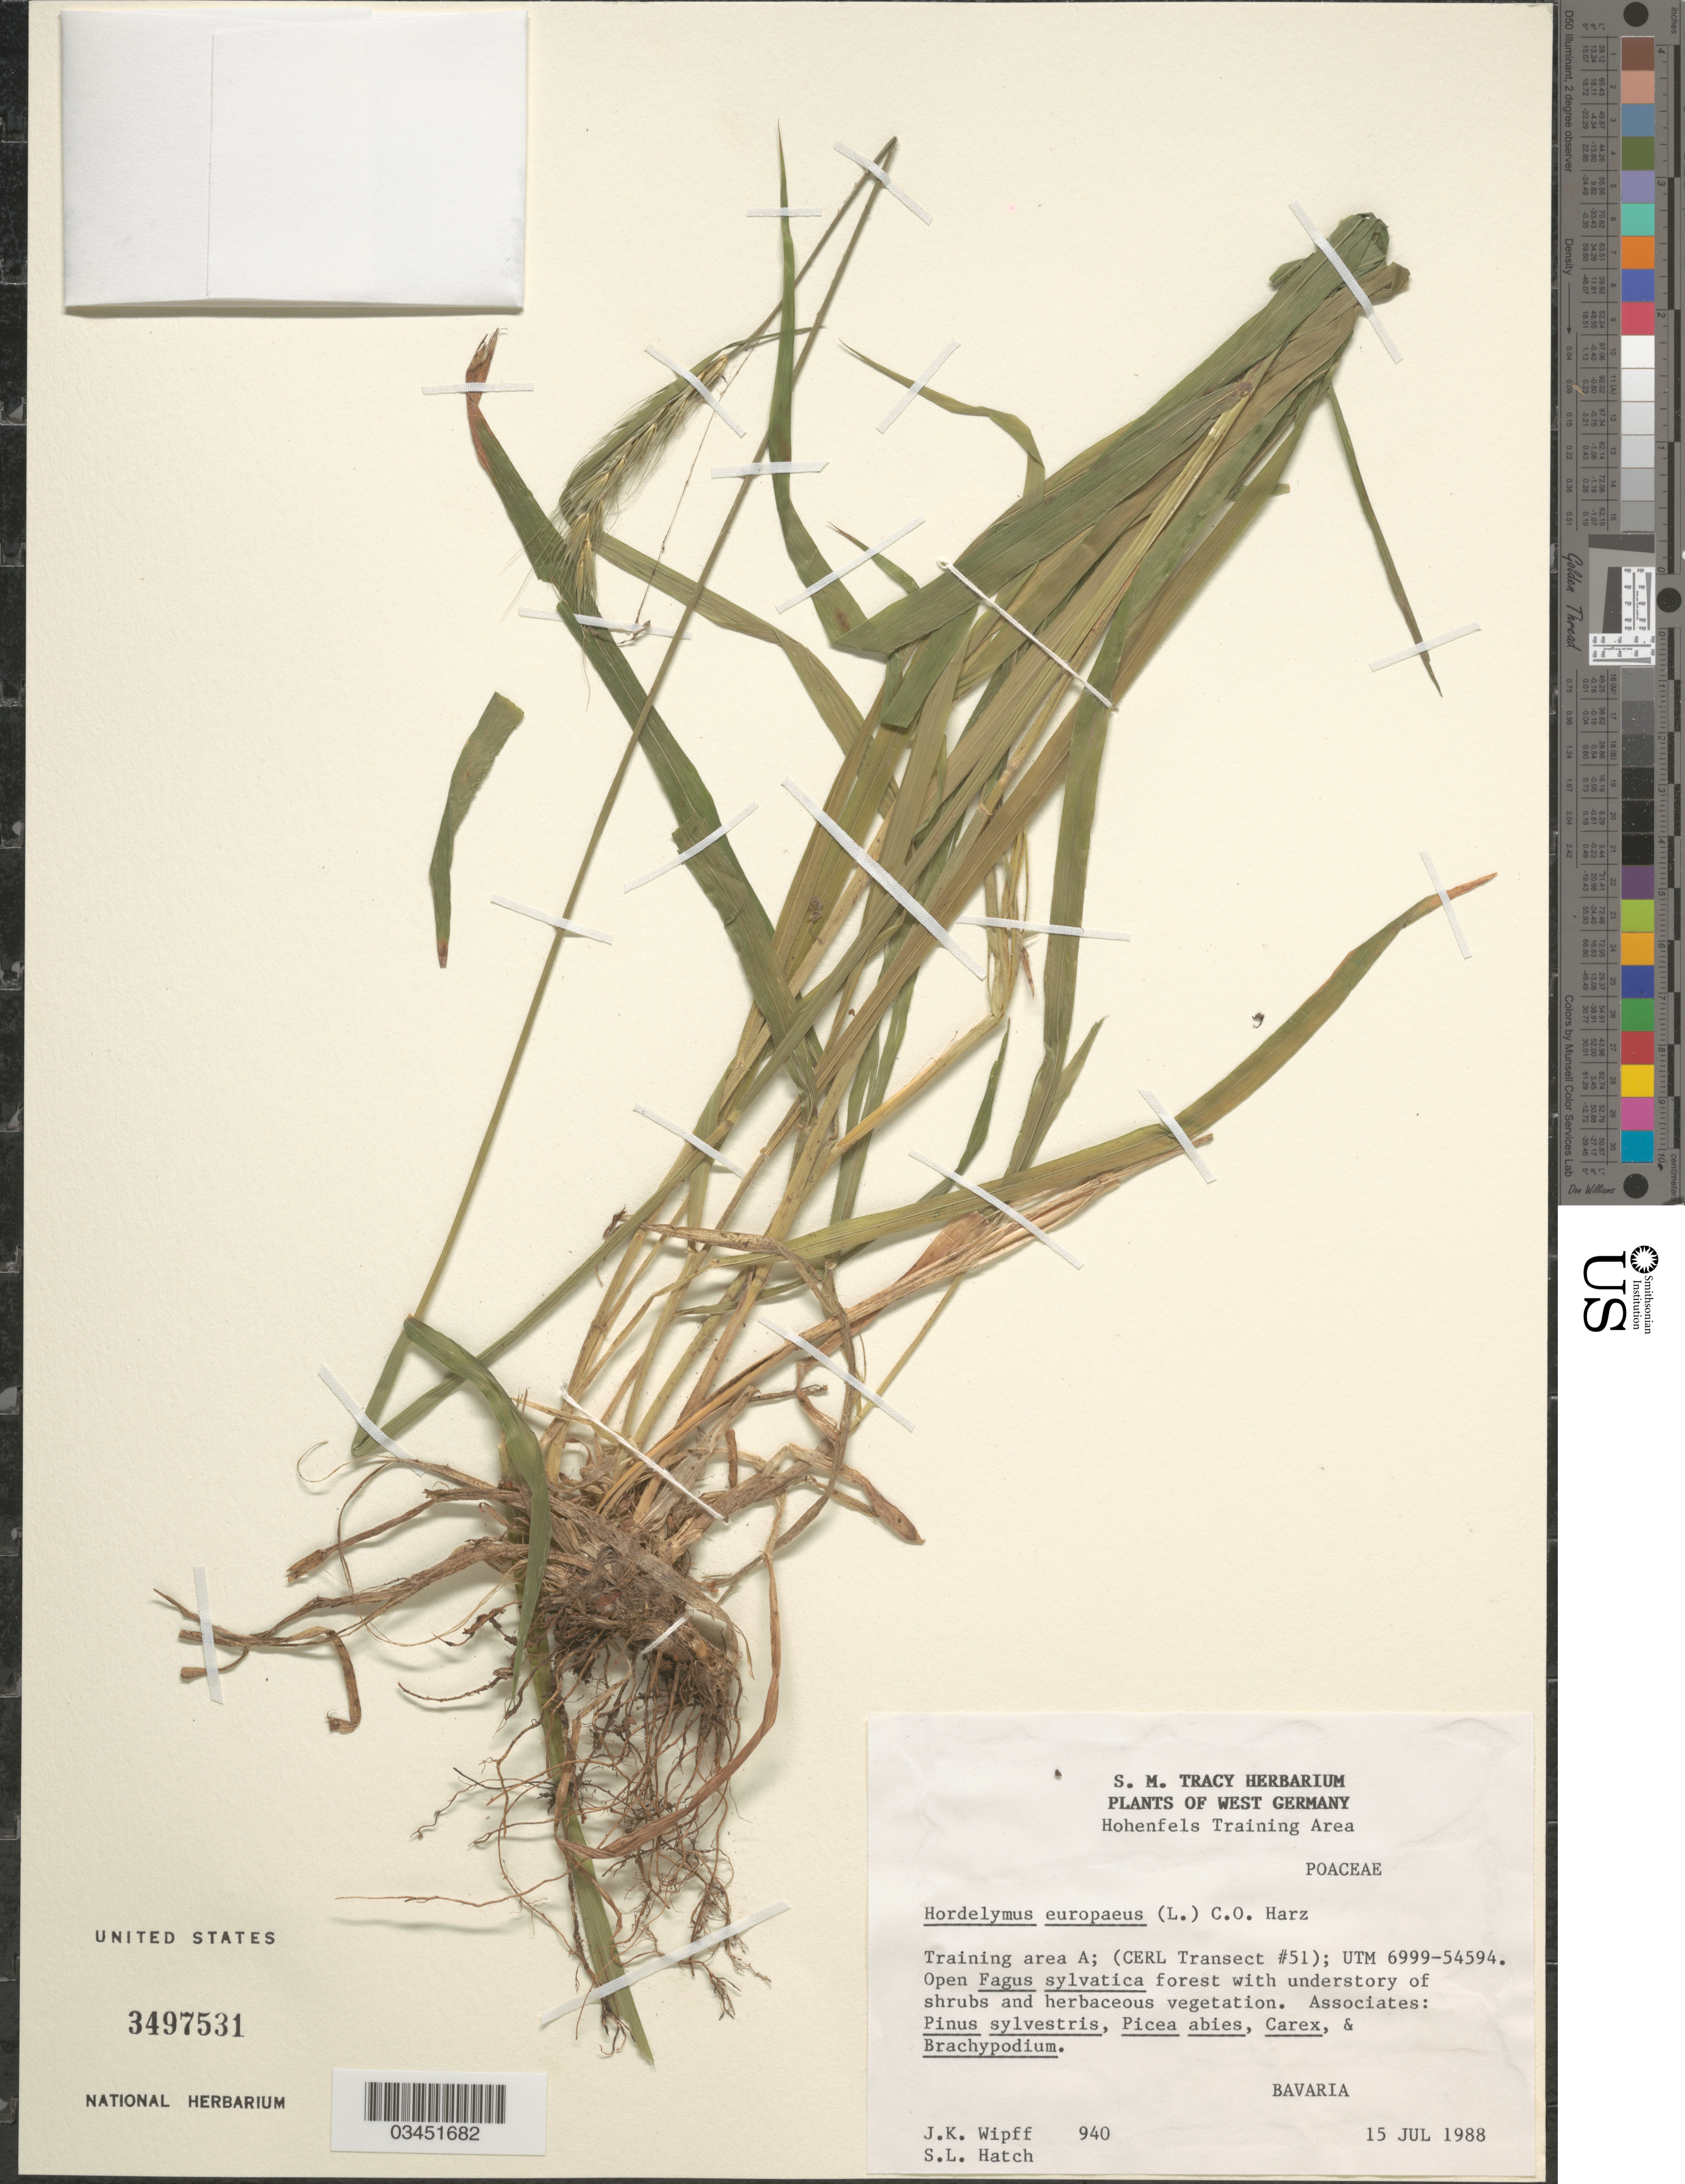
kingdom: Plantae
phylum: Tracheophyta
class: Liliopsida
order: Poales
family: Poaceae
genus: Hordelymus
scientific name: Hordelymus europaeus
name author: (L.) Jess. ex Harz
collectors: J. K. Wipff & S. Hatch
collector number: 940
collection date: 1988-07-15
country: Germany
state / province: Bayern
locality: West Germany. Training area A; (CERL Transect #51); UTM 6999-54594. Bavaria.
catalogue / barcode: US 3497531